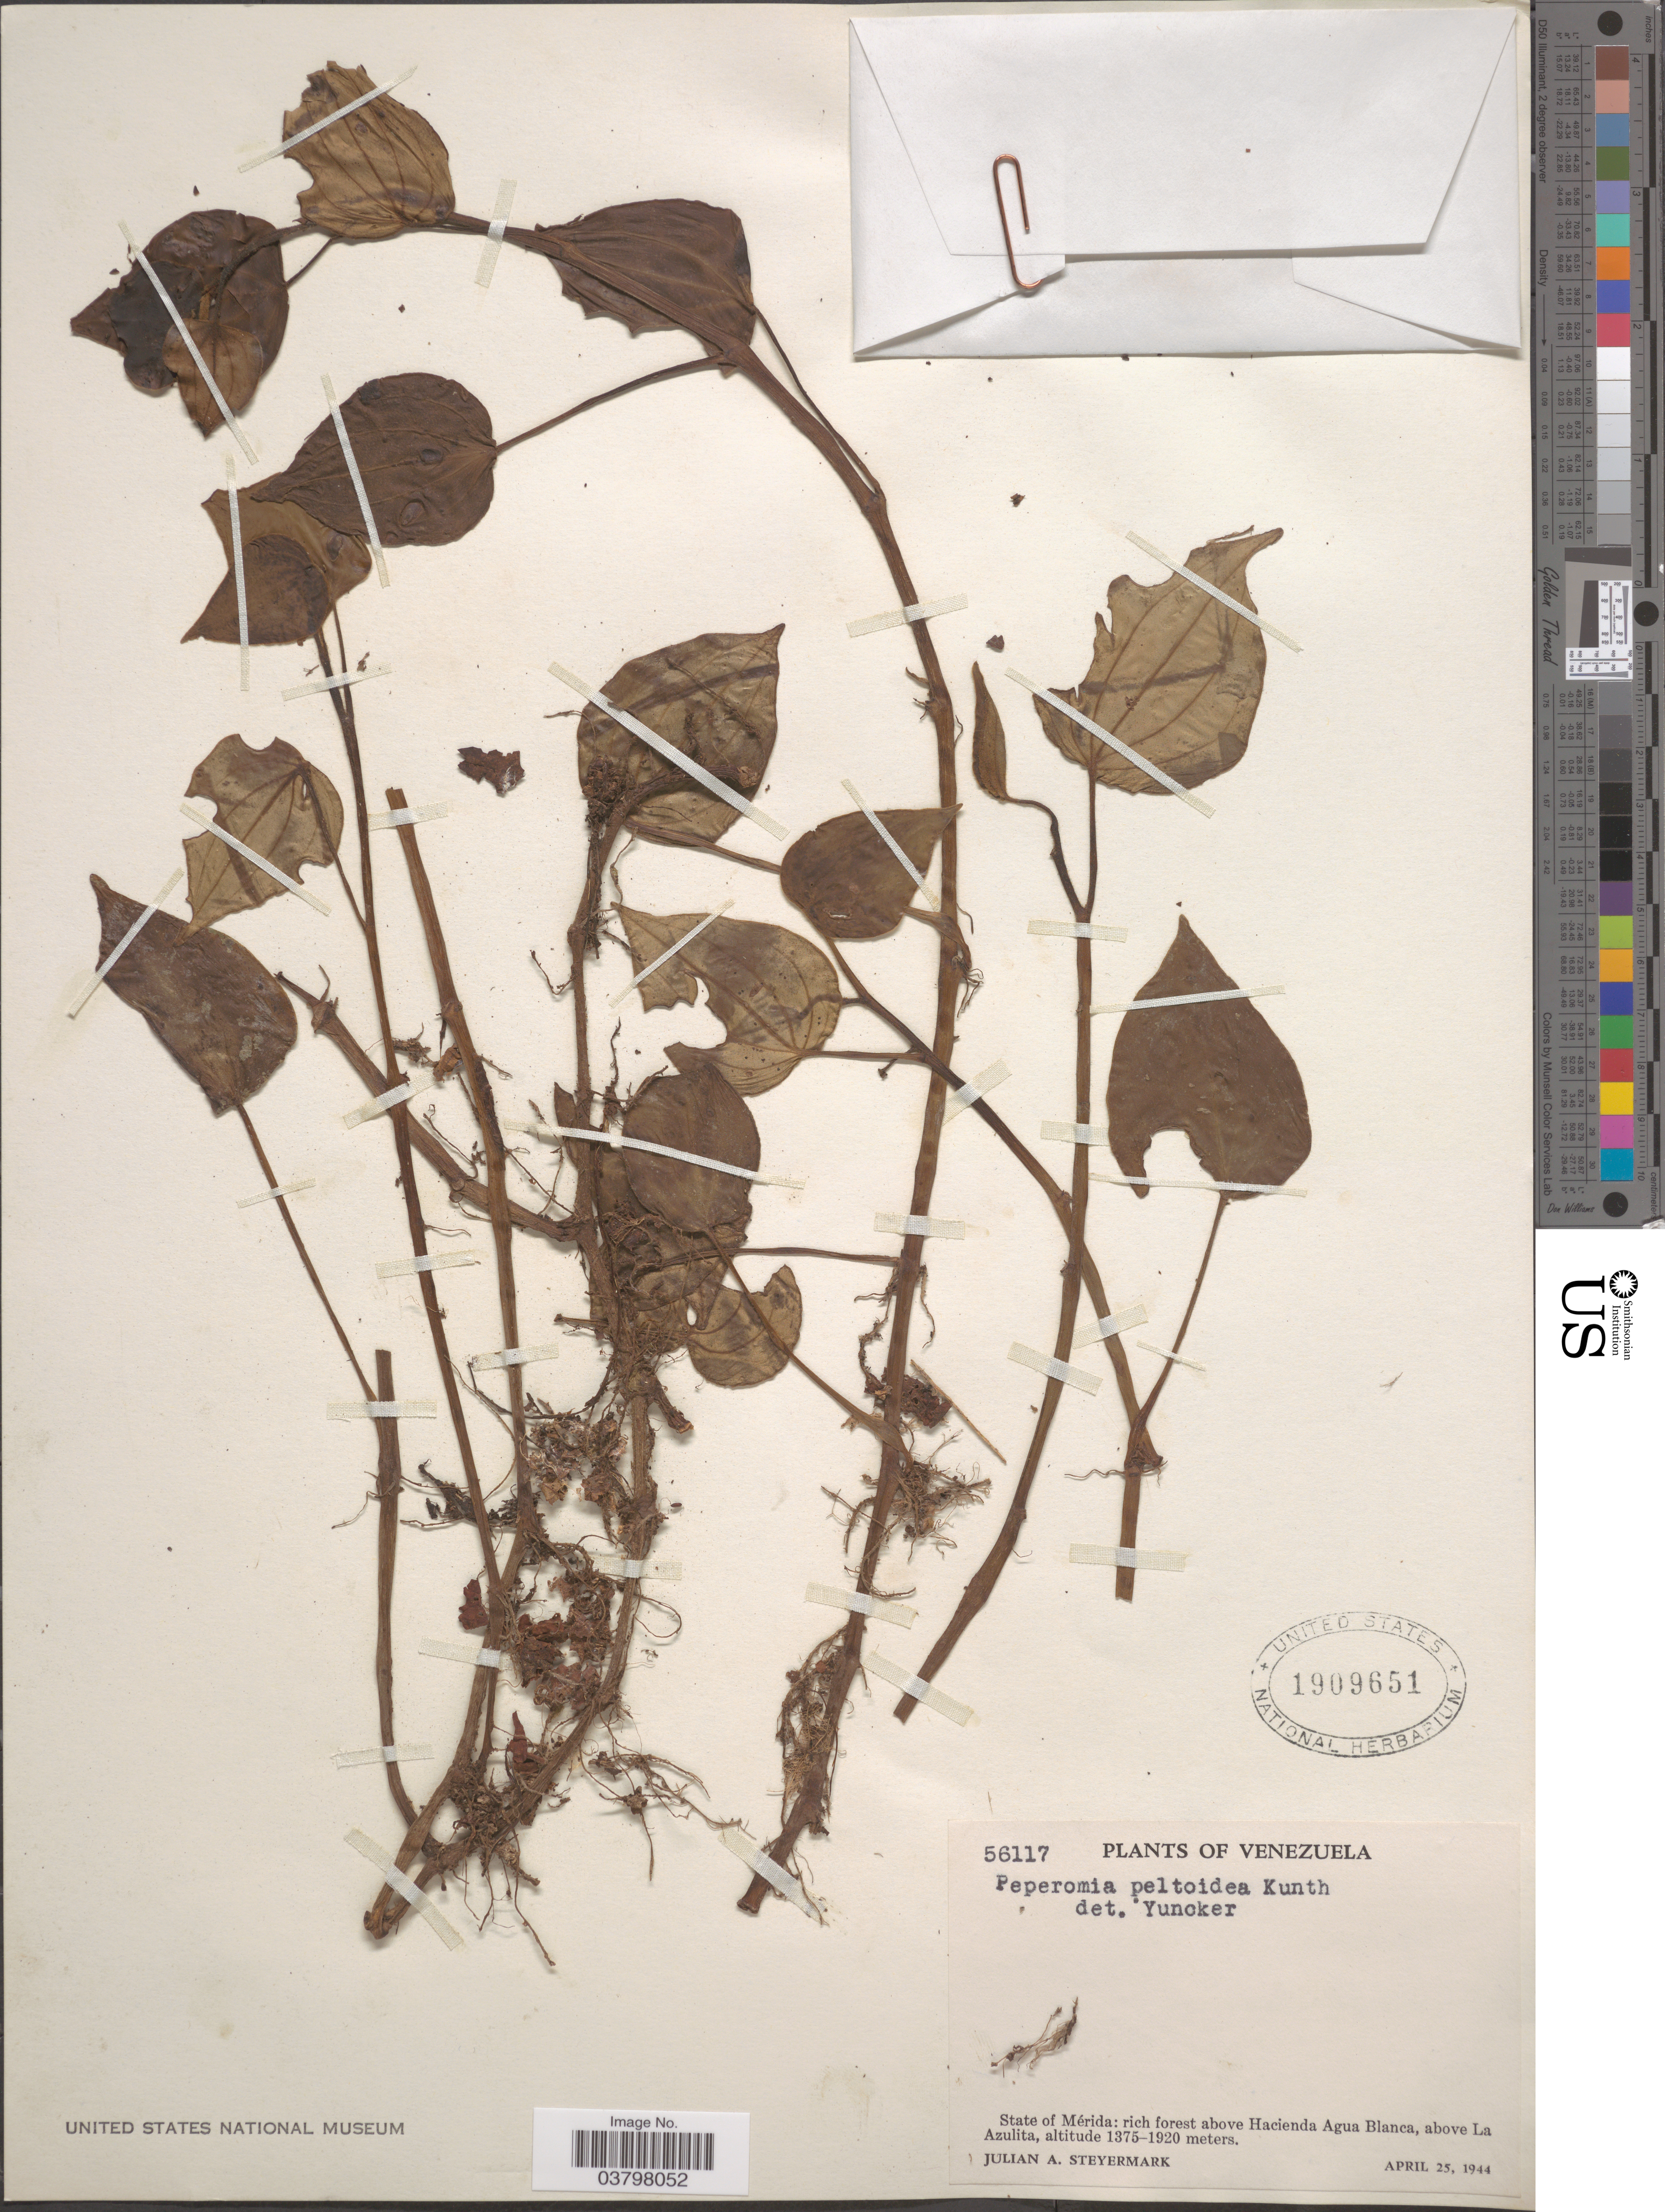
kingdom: Plantae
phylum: Tracheophyta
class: Magnoliopsida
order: Piperales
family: Piperaceae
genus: Peperomia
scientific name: Peperomia peltoidea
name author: Kunth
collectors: J. Steyermark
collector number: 56117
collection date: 1944-04-25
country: Venezuela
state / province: Merida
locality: Rich forest above Hacienda Agua Blanca, above La Azulita.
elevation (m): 1375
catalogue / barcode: US 1909651